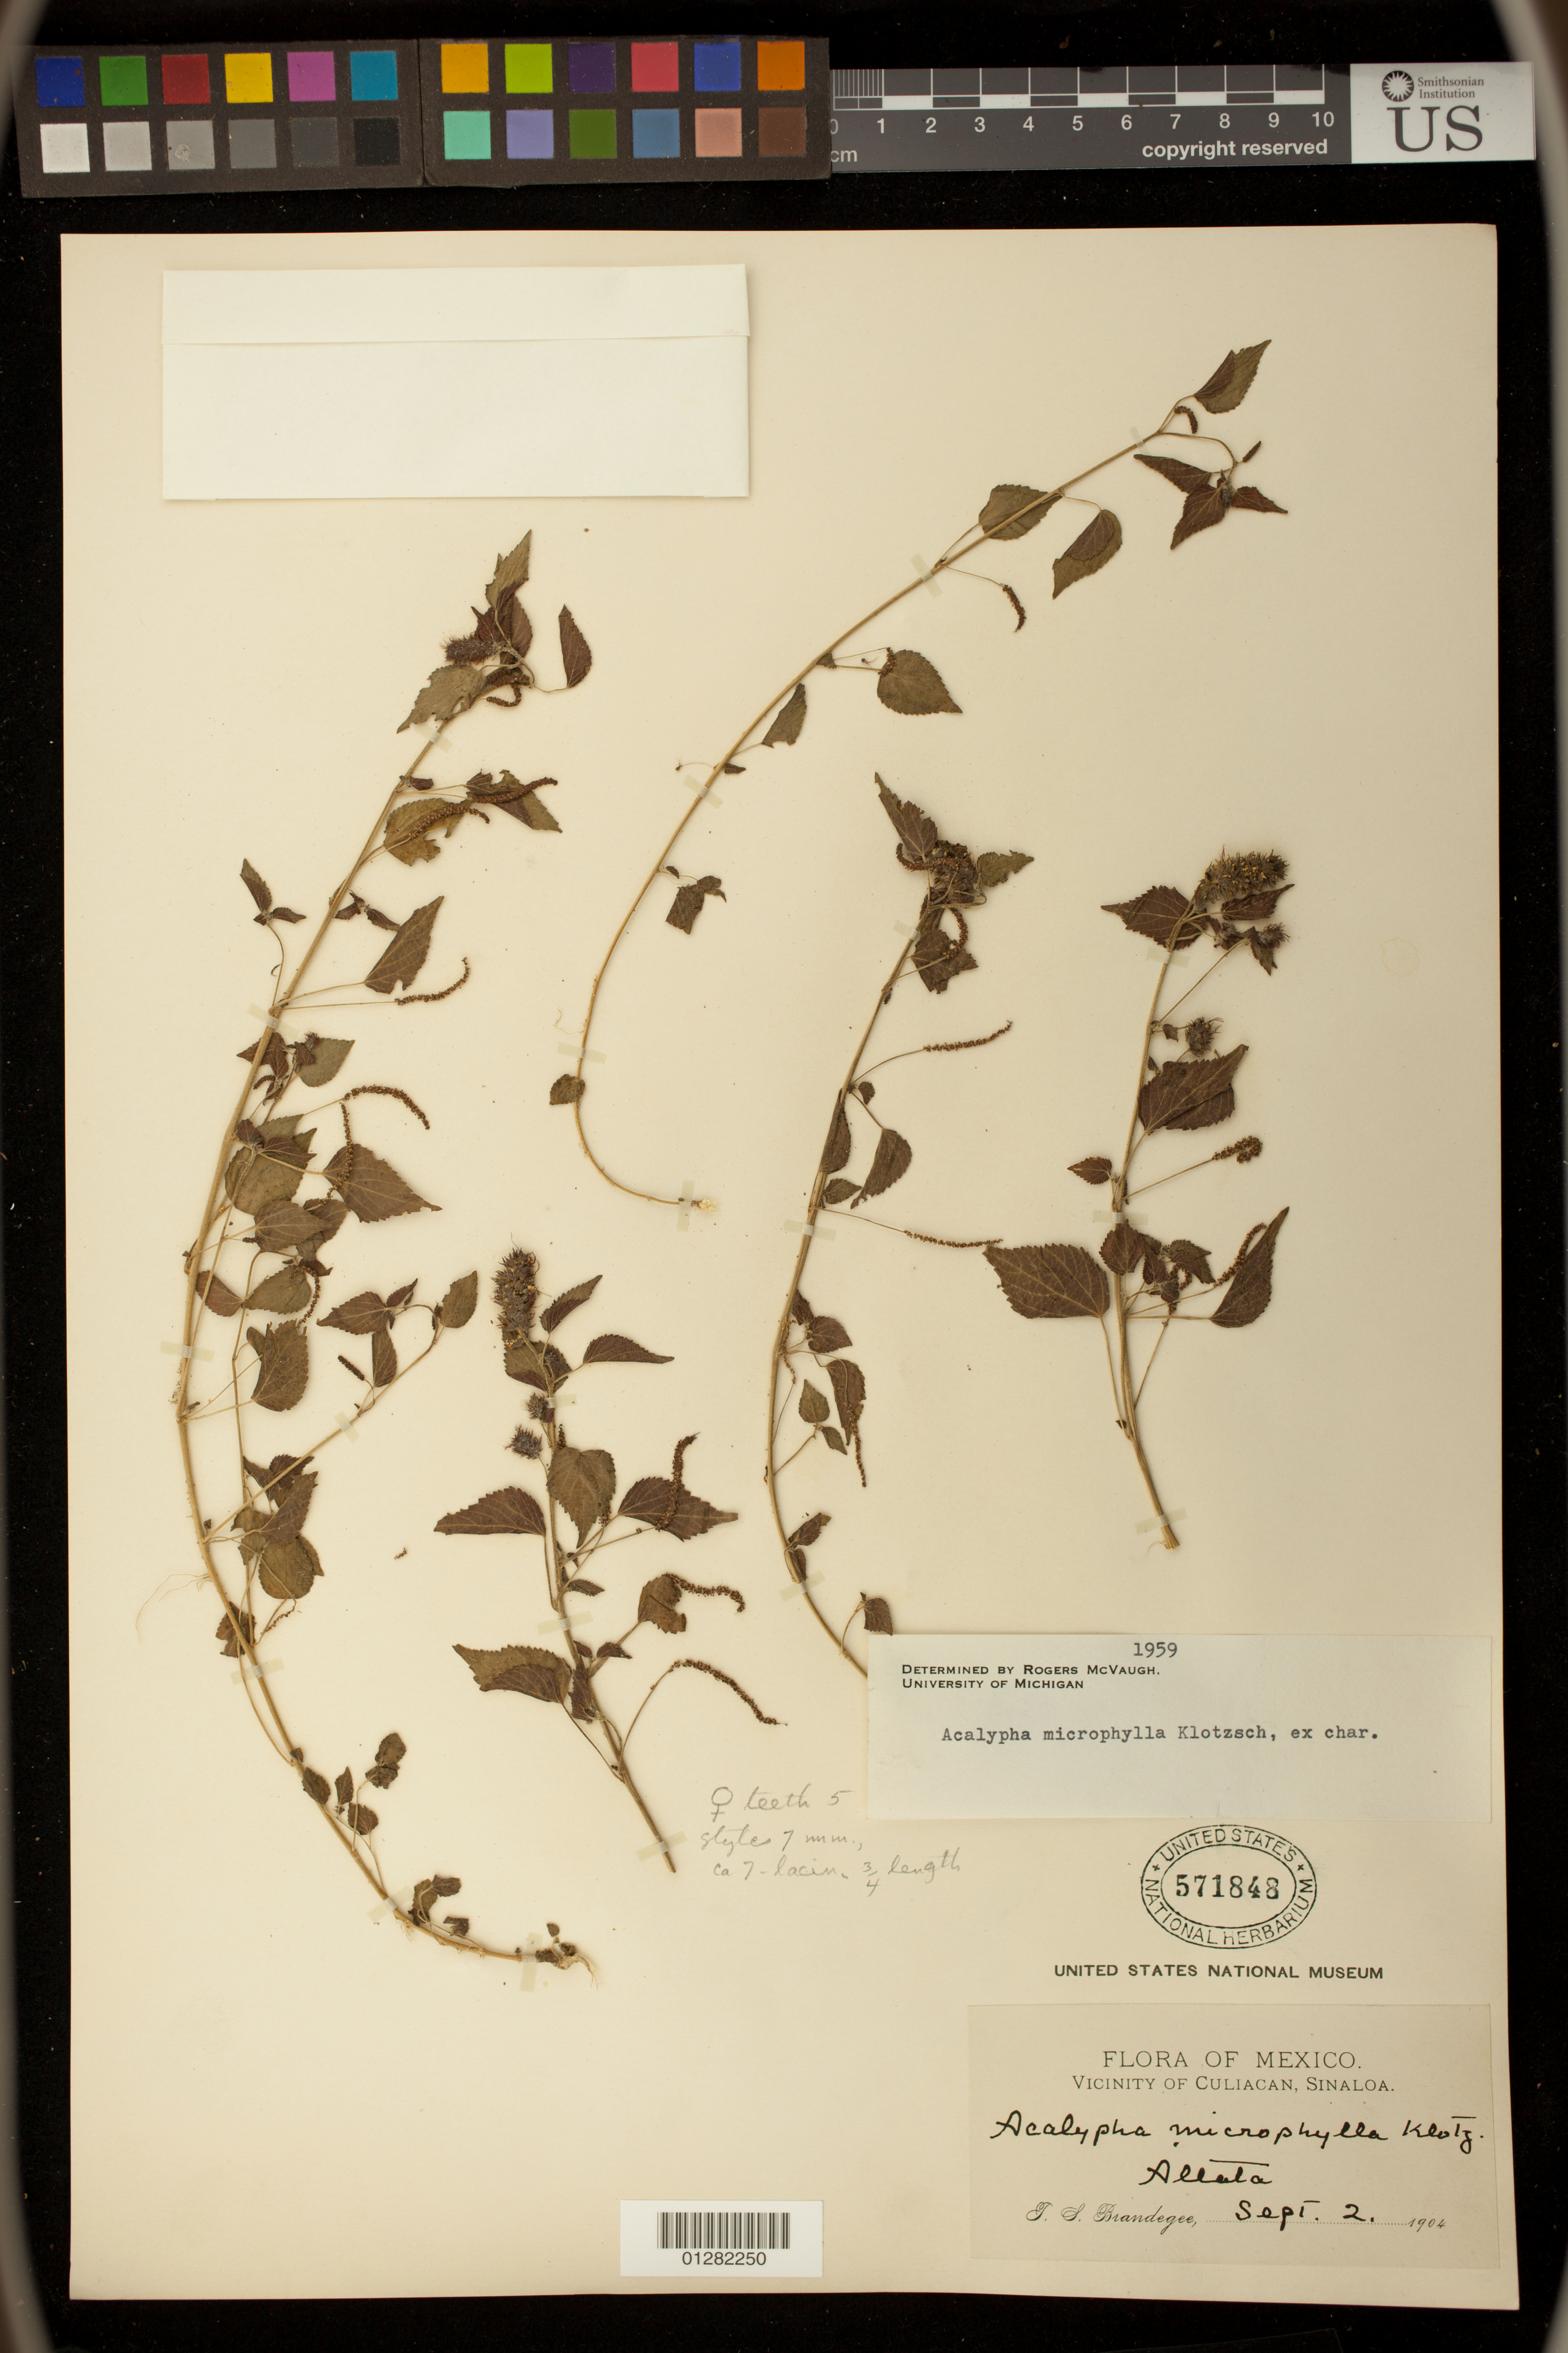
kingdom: Plantae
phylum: Tracheophyta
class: Magnoliopsida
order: Malpighiales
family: Euphorbiaceae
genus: Acalypha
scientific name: Acalypha microphylla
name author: Klotzsch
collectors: J. N. Rose & J. H. Painter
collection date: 1904-09-02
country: Mexico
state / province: Sinaloa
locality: Vicinity of Culiacan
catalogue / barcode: US 571848